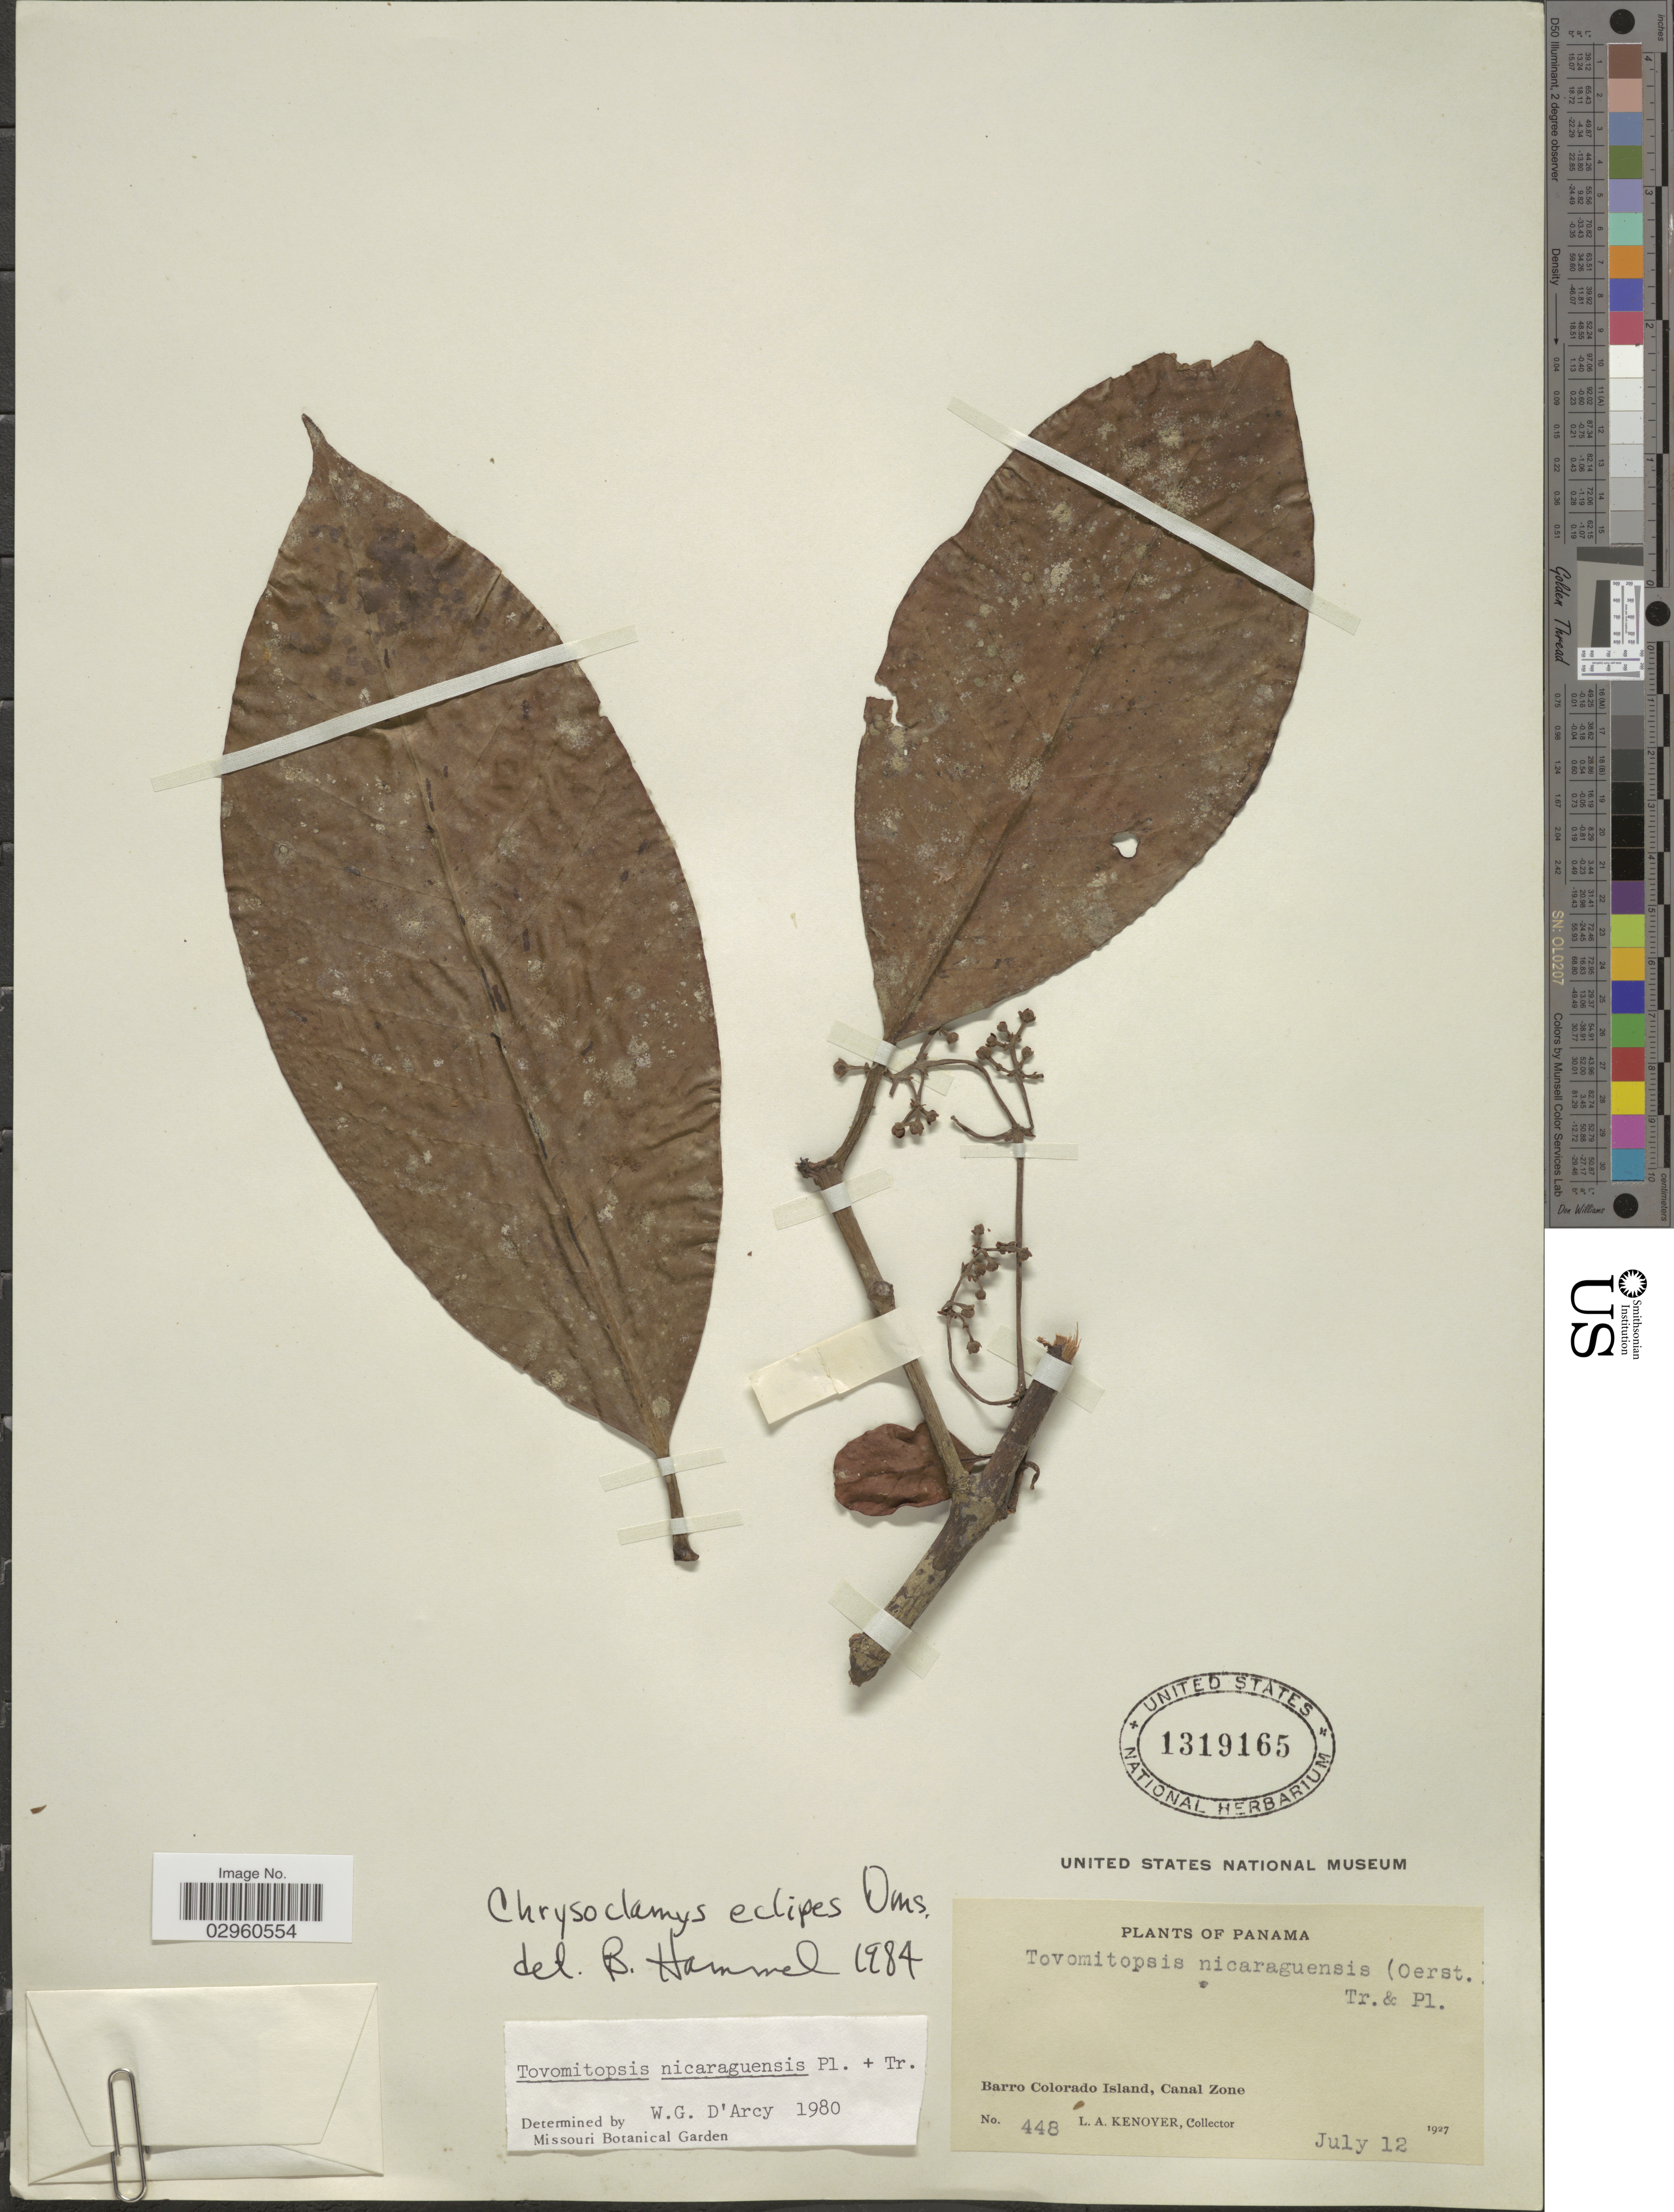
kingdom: Plantae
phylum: Tracheophyta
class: Magnoliopsida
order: Malpighiales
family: Clusiaceae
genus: Chrysochlamys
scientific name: Chrysochlamys eclipes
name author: L.O. Williams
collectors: L. A. Kenoyer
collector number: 448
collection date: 1927-07-12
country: Panama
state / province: Panamá Oeste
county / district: Canal Zone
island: Barro Colorado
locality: Barro Colorado Island, Canal Zone.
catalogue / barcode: US 1319165